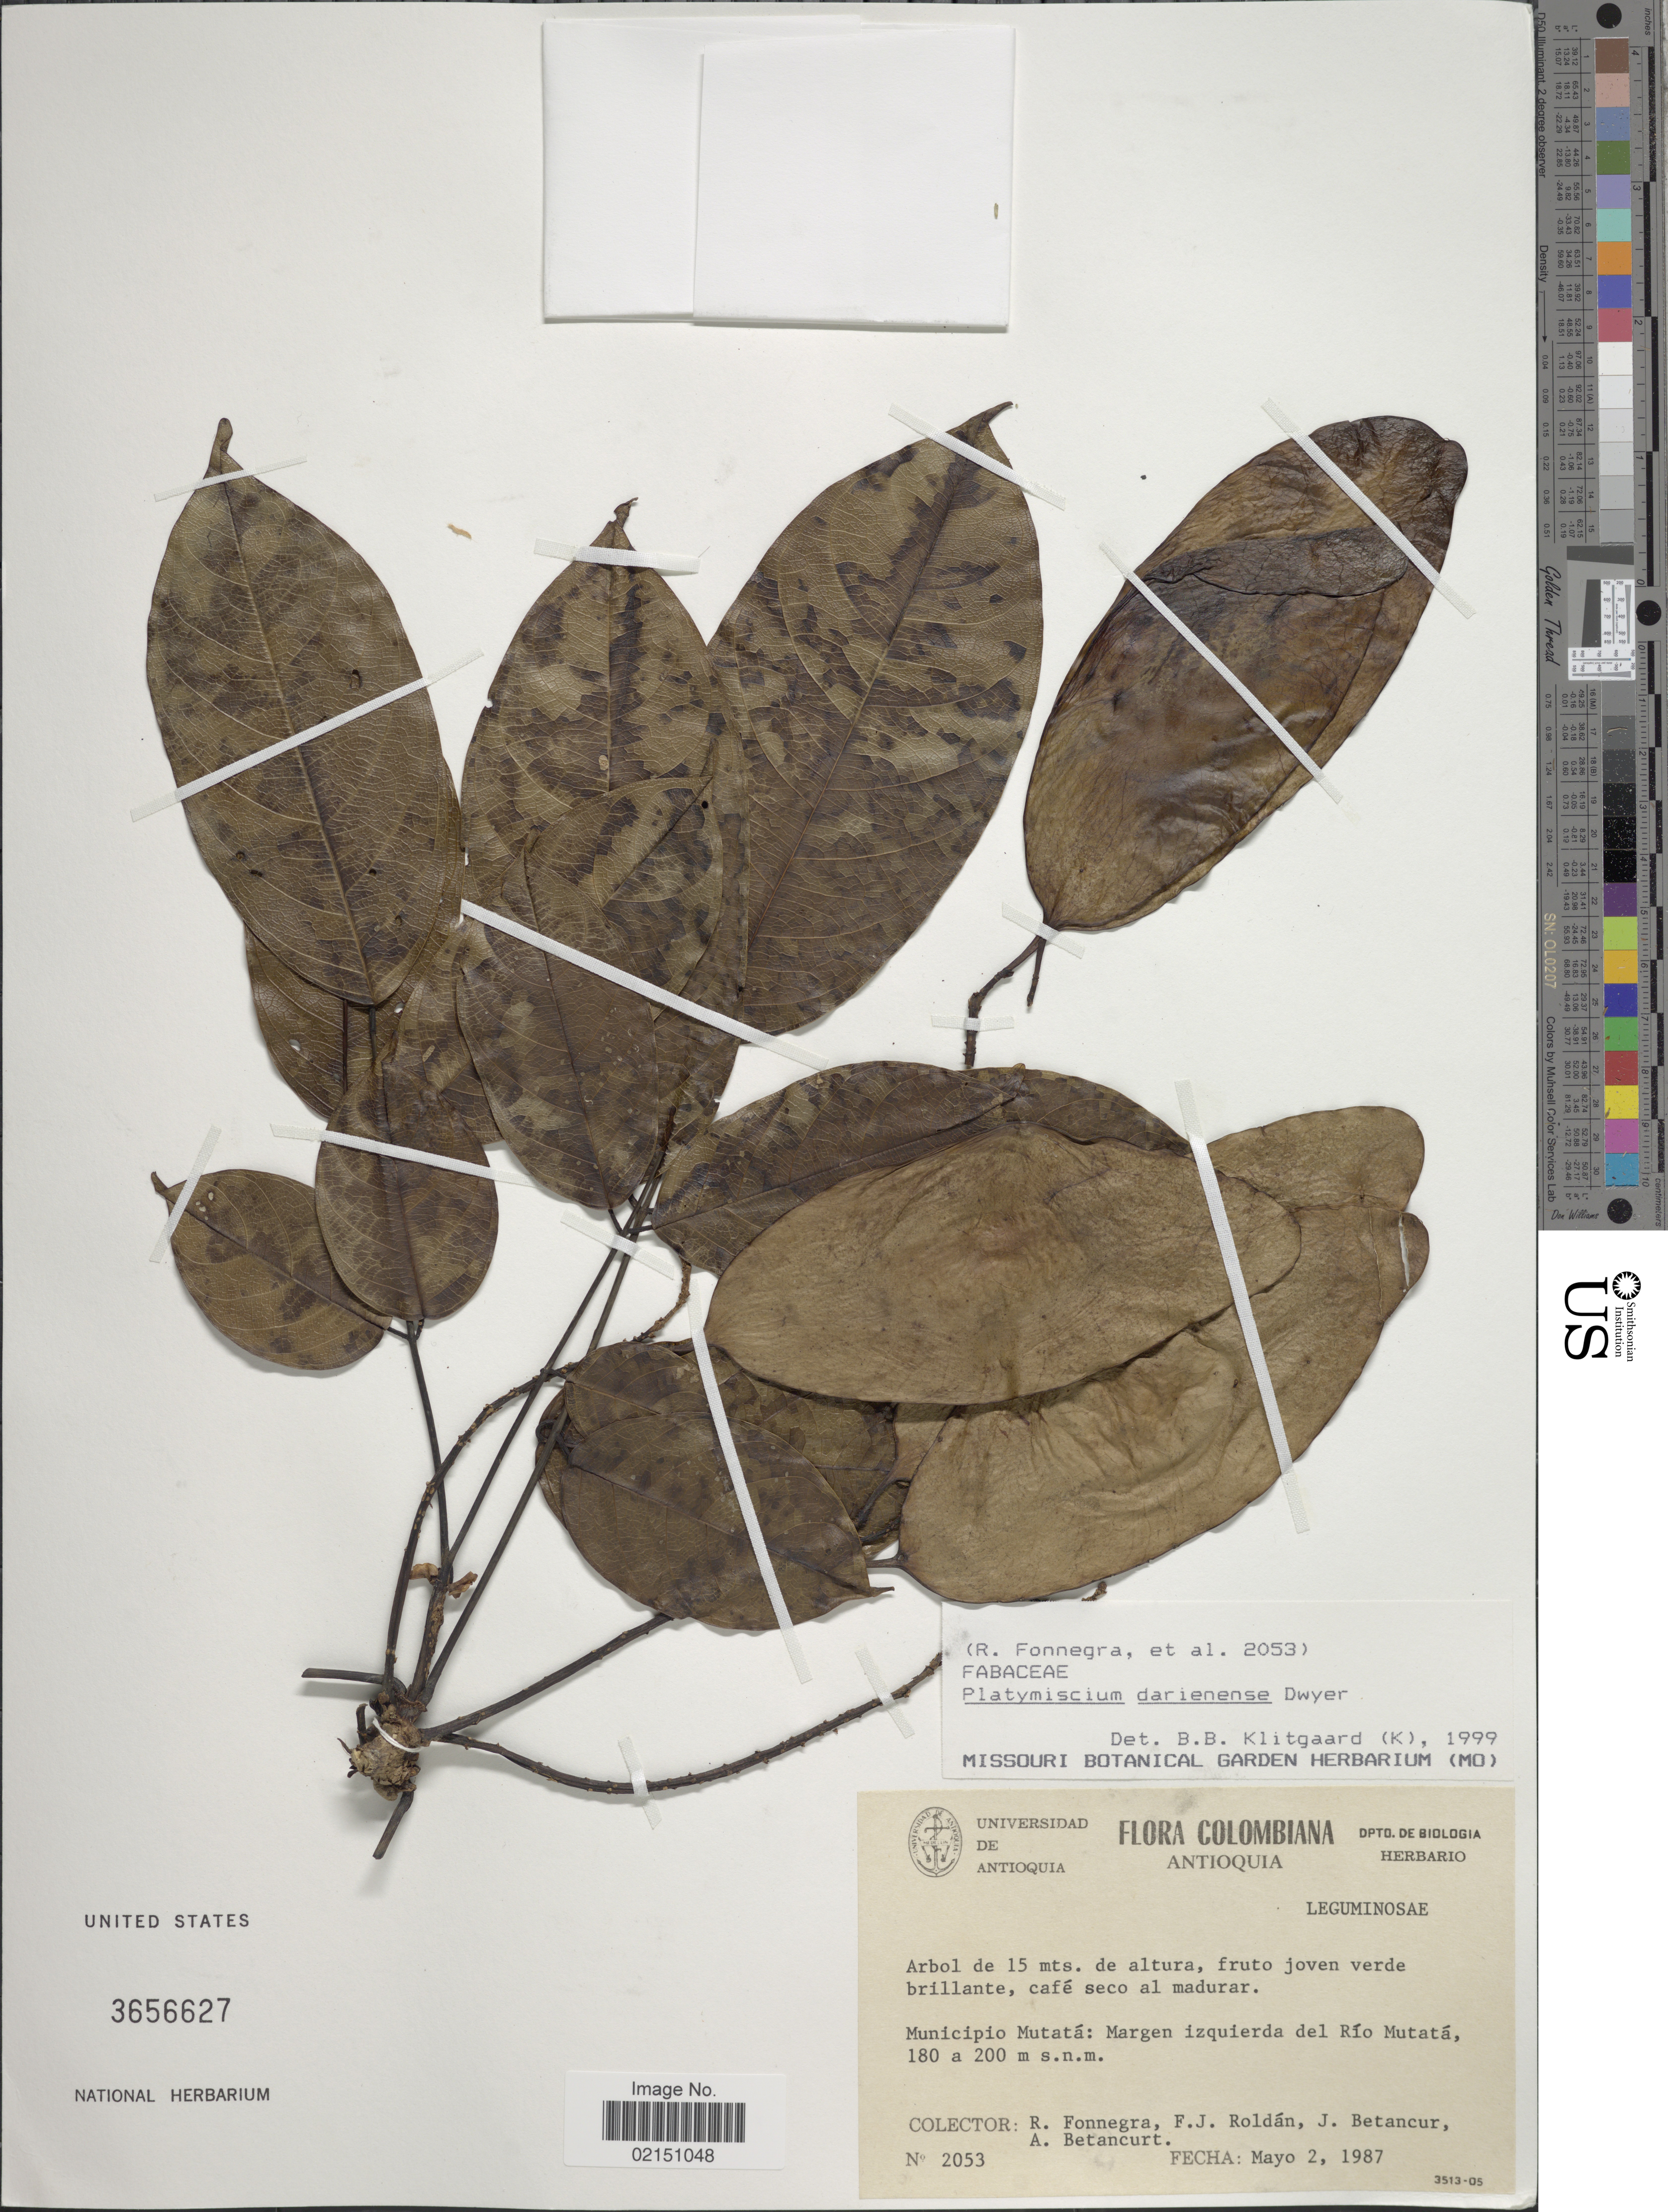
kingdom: Plantae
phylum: Tracheophyta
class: Magnoliopsida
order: Fabales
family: Fabaceae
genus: Platymiscium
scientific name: Platymiscium darienense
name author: Dwyer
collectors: R. Fonnegra, F. J. Roldán, J. Betancur & A. Betancurt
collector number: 2053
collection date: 1987-05-02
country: Colombia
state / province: Antioquia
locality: Municipio Mutatá: Margen izquierda del Río Mutatá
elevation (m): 180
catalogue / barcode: US 3656627